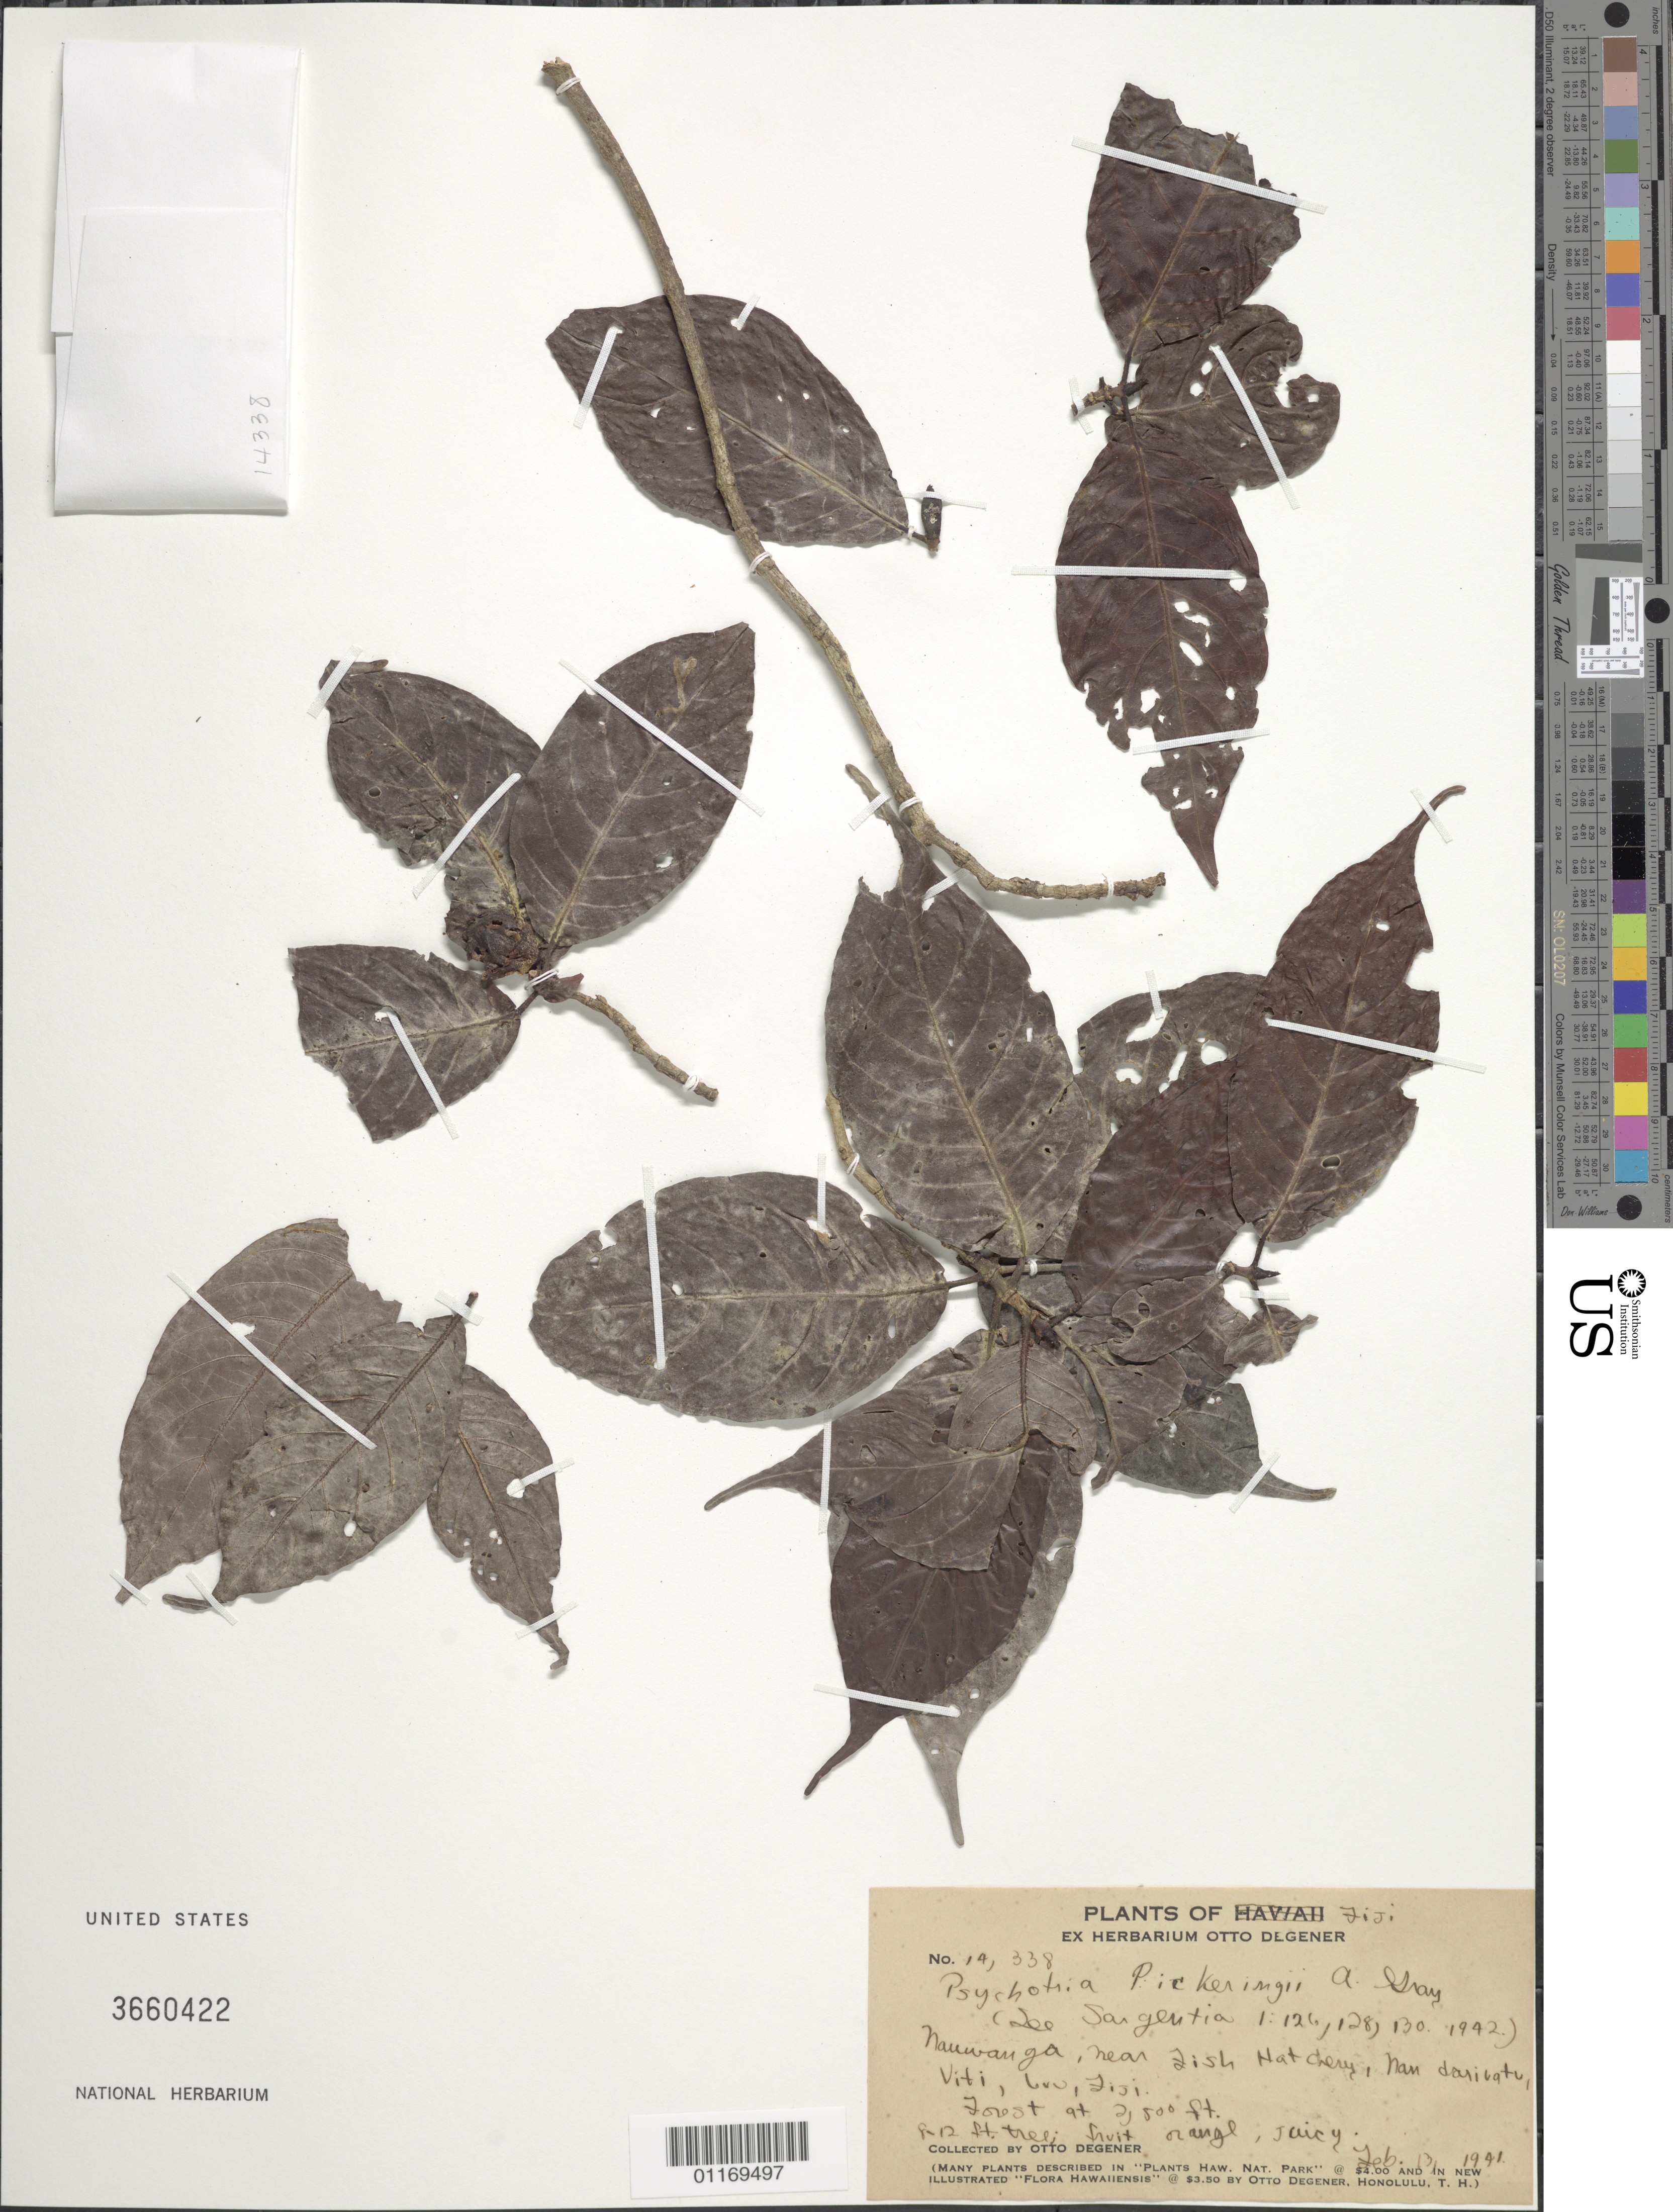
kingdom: Plantae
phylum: Tracheophyta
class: Magnoliopsida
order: Gentianales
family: Rubiaceae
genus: Psychotria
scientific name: Psychotria pickeringii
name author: A. Gray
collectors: O. Degener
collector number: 14338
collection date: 1941-02-13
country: Fiji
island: Viti Levu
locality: Nauwanga, near fish hatchery, Nandarivatu.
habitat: Forest.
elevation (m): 762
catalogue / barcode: US 3660422